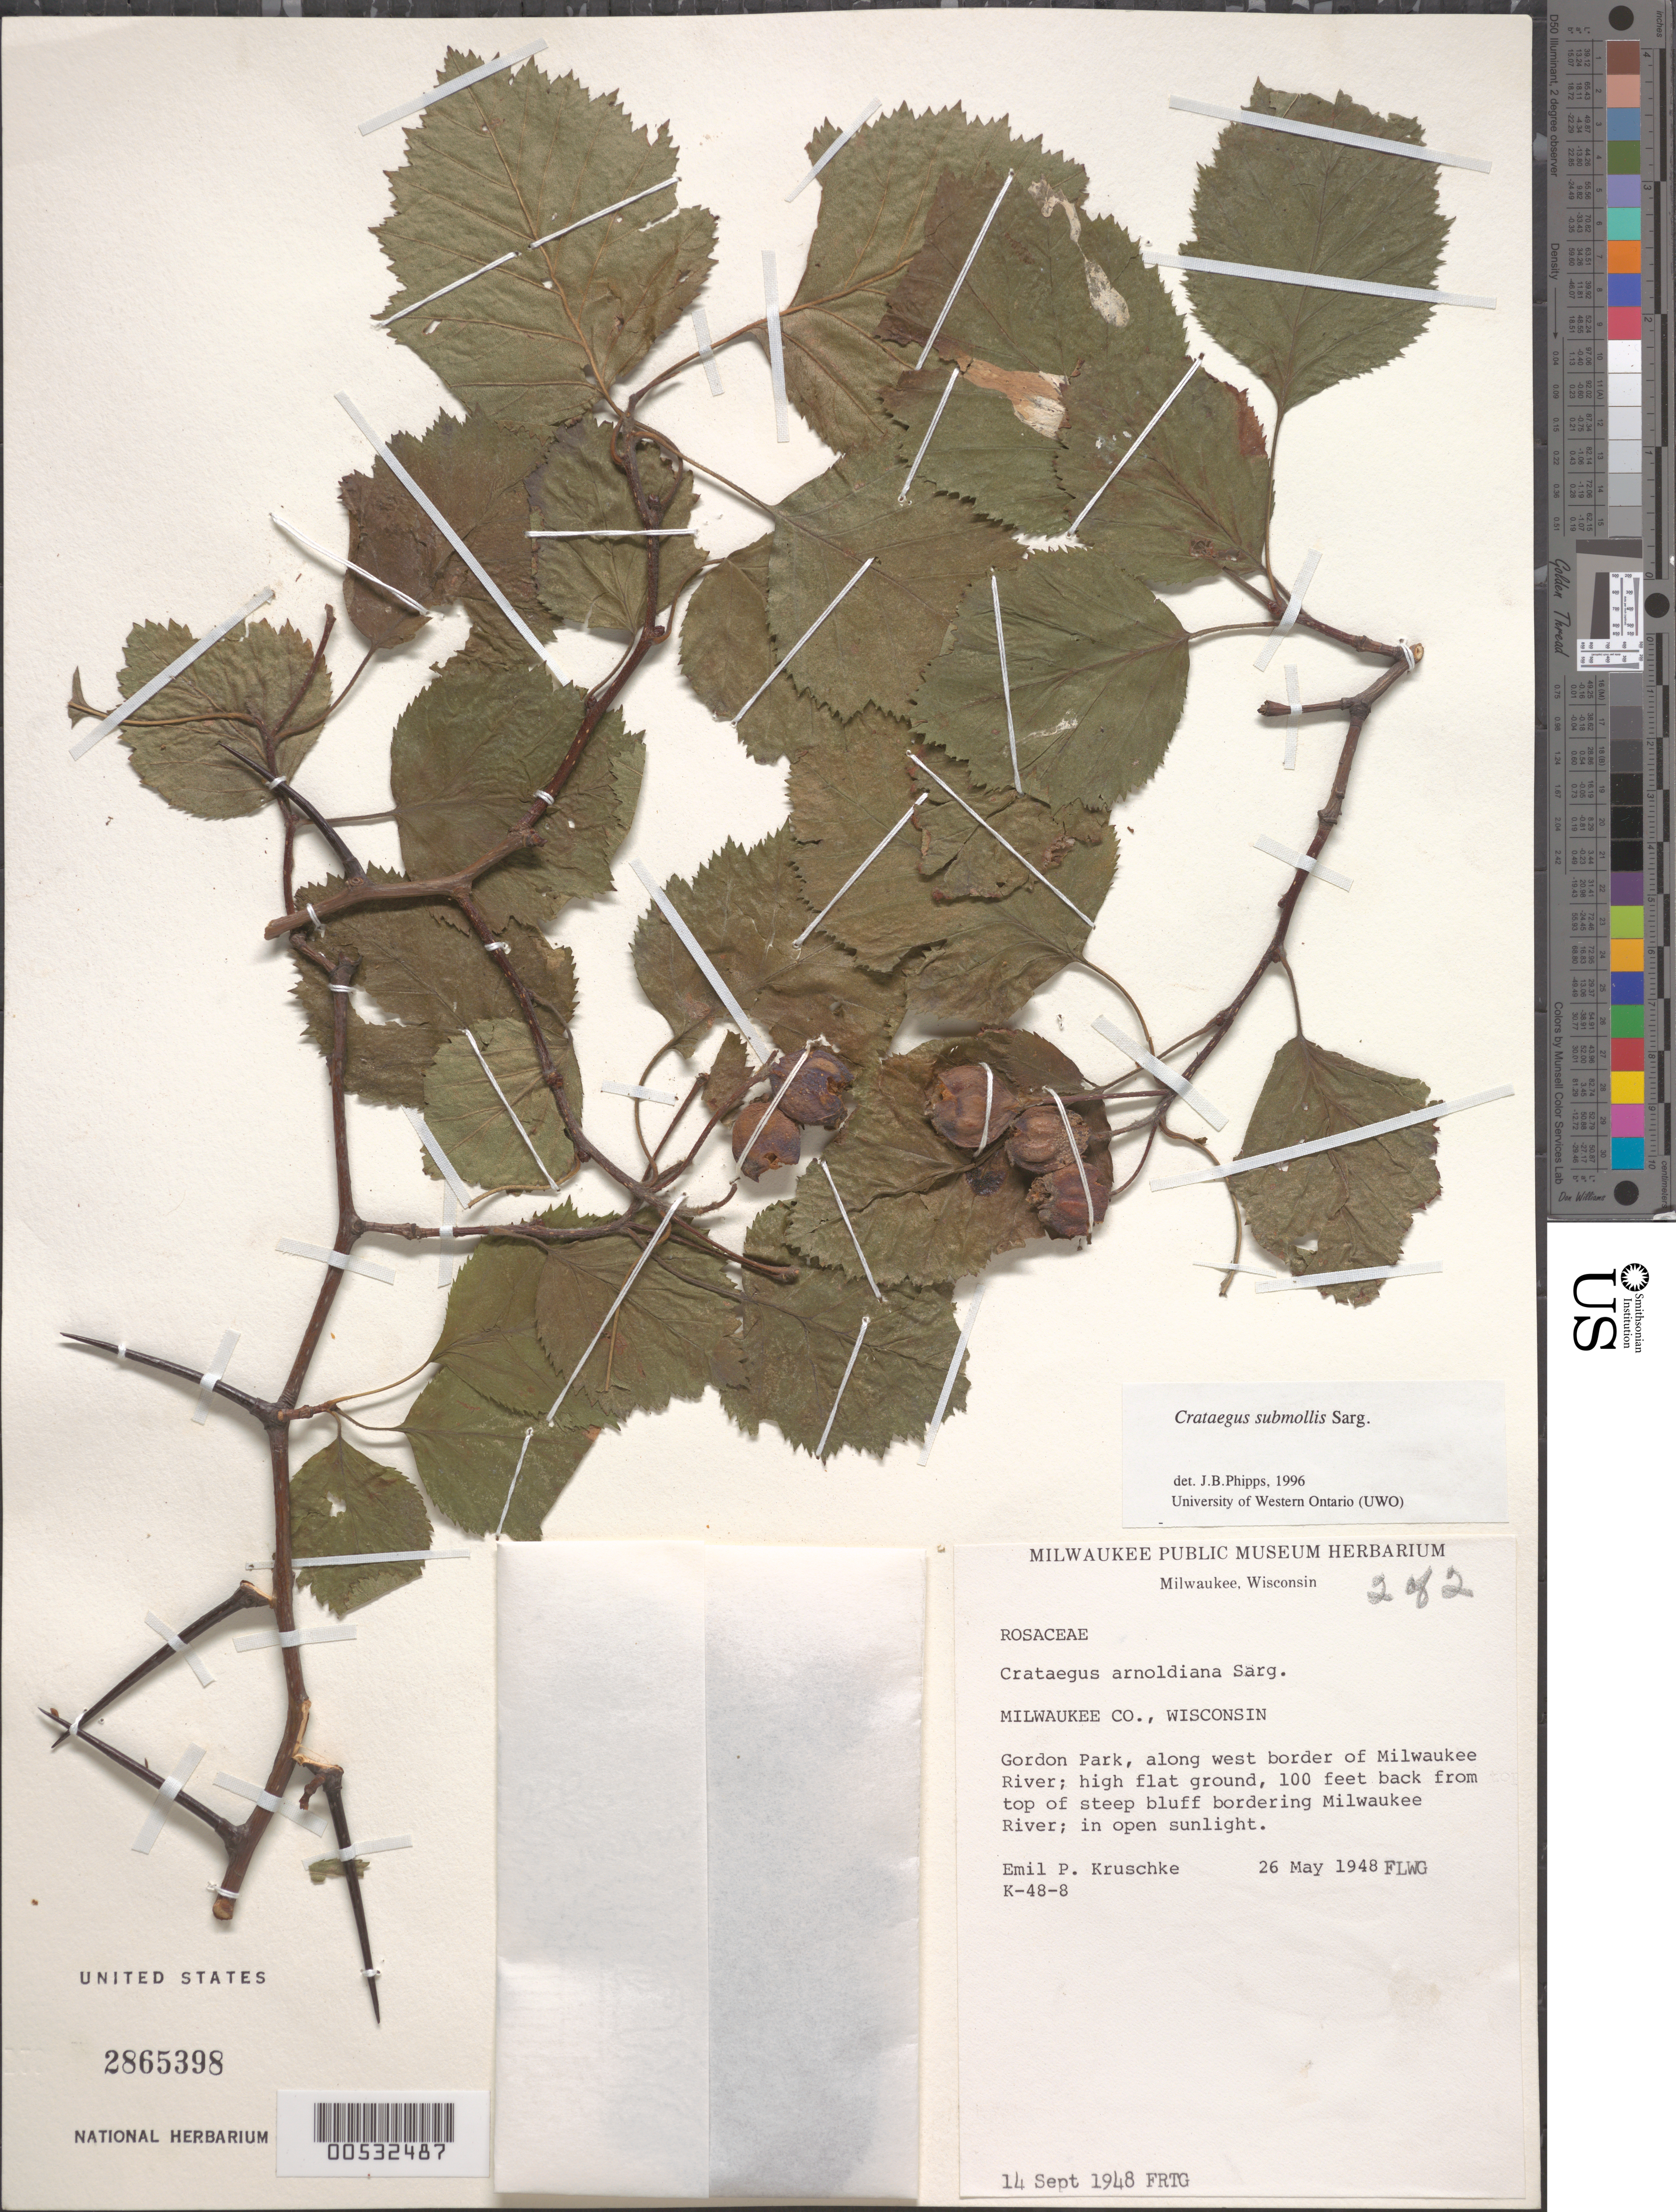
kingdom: Plantae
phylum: Tracheophyta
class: Magnoliopsida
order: Rosales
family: Rosaceae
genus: Crataegus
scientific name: Crataegus submollis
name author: Sarg.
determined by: Phipps, James B., (UWO), University of Western Ontario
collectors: E. Kruschke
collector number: K-48-8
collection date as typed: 26 May 1948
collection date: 1948-05-26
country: United States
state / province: Wisconsin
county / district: Milwaukee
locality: Gordon Park, along west border of Milwaukee River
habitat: High flat ground, 100 feet back from top of steep bluff bordering Milwaukee River; in open sunlight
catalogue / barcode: US 2865398